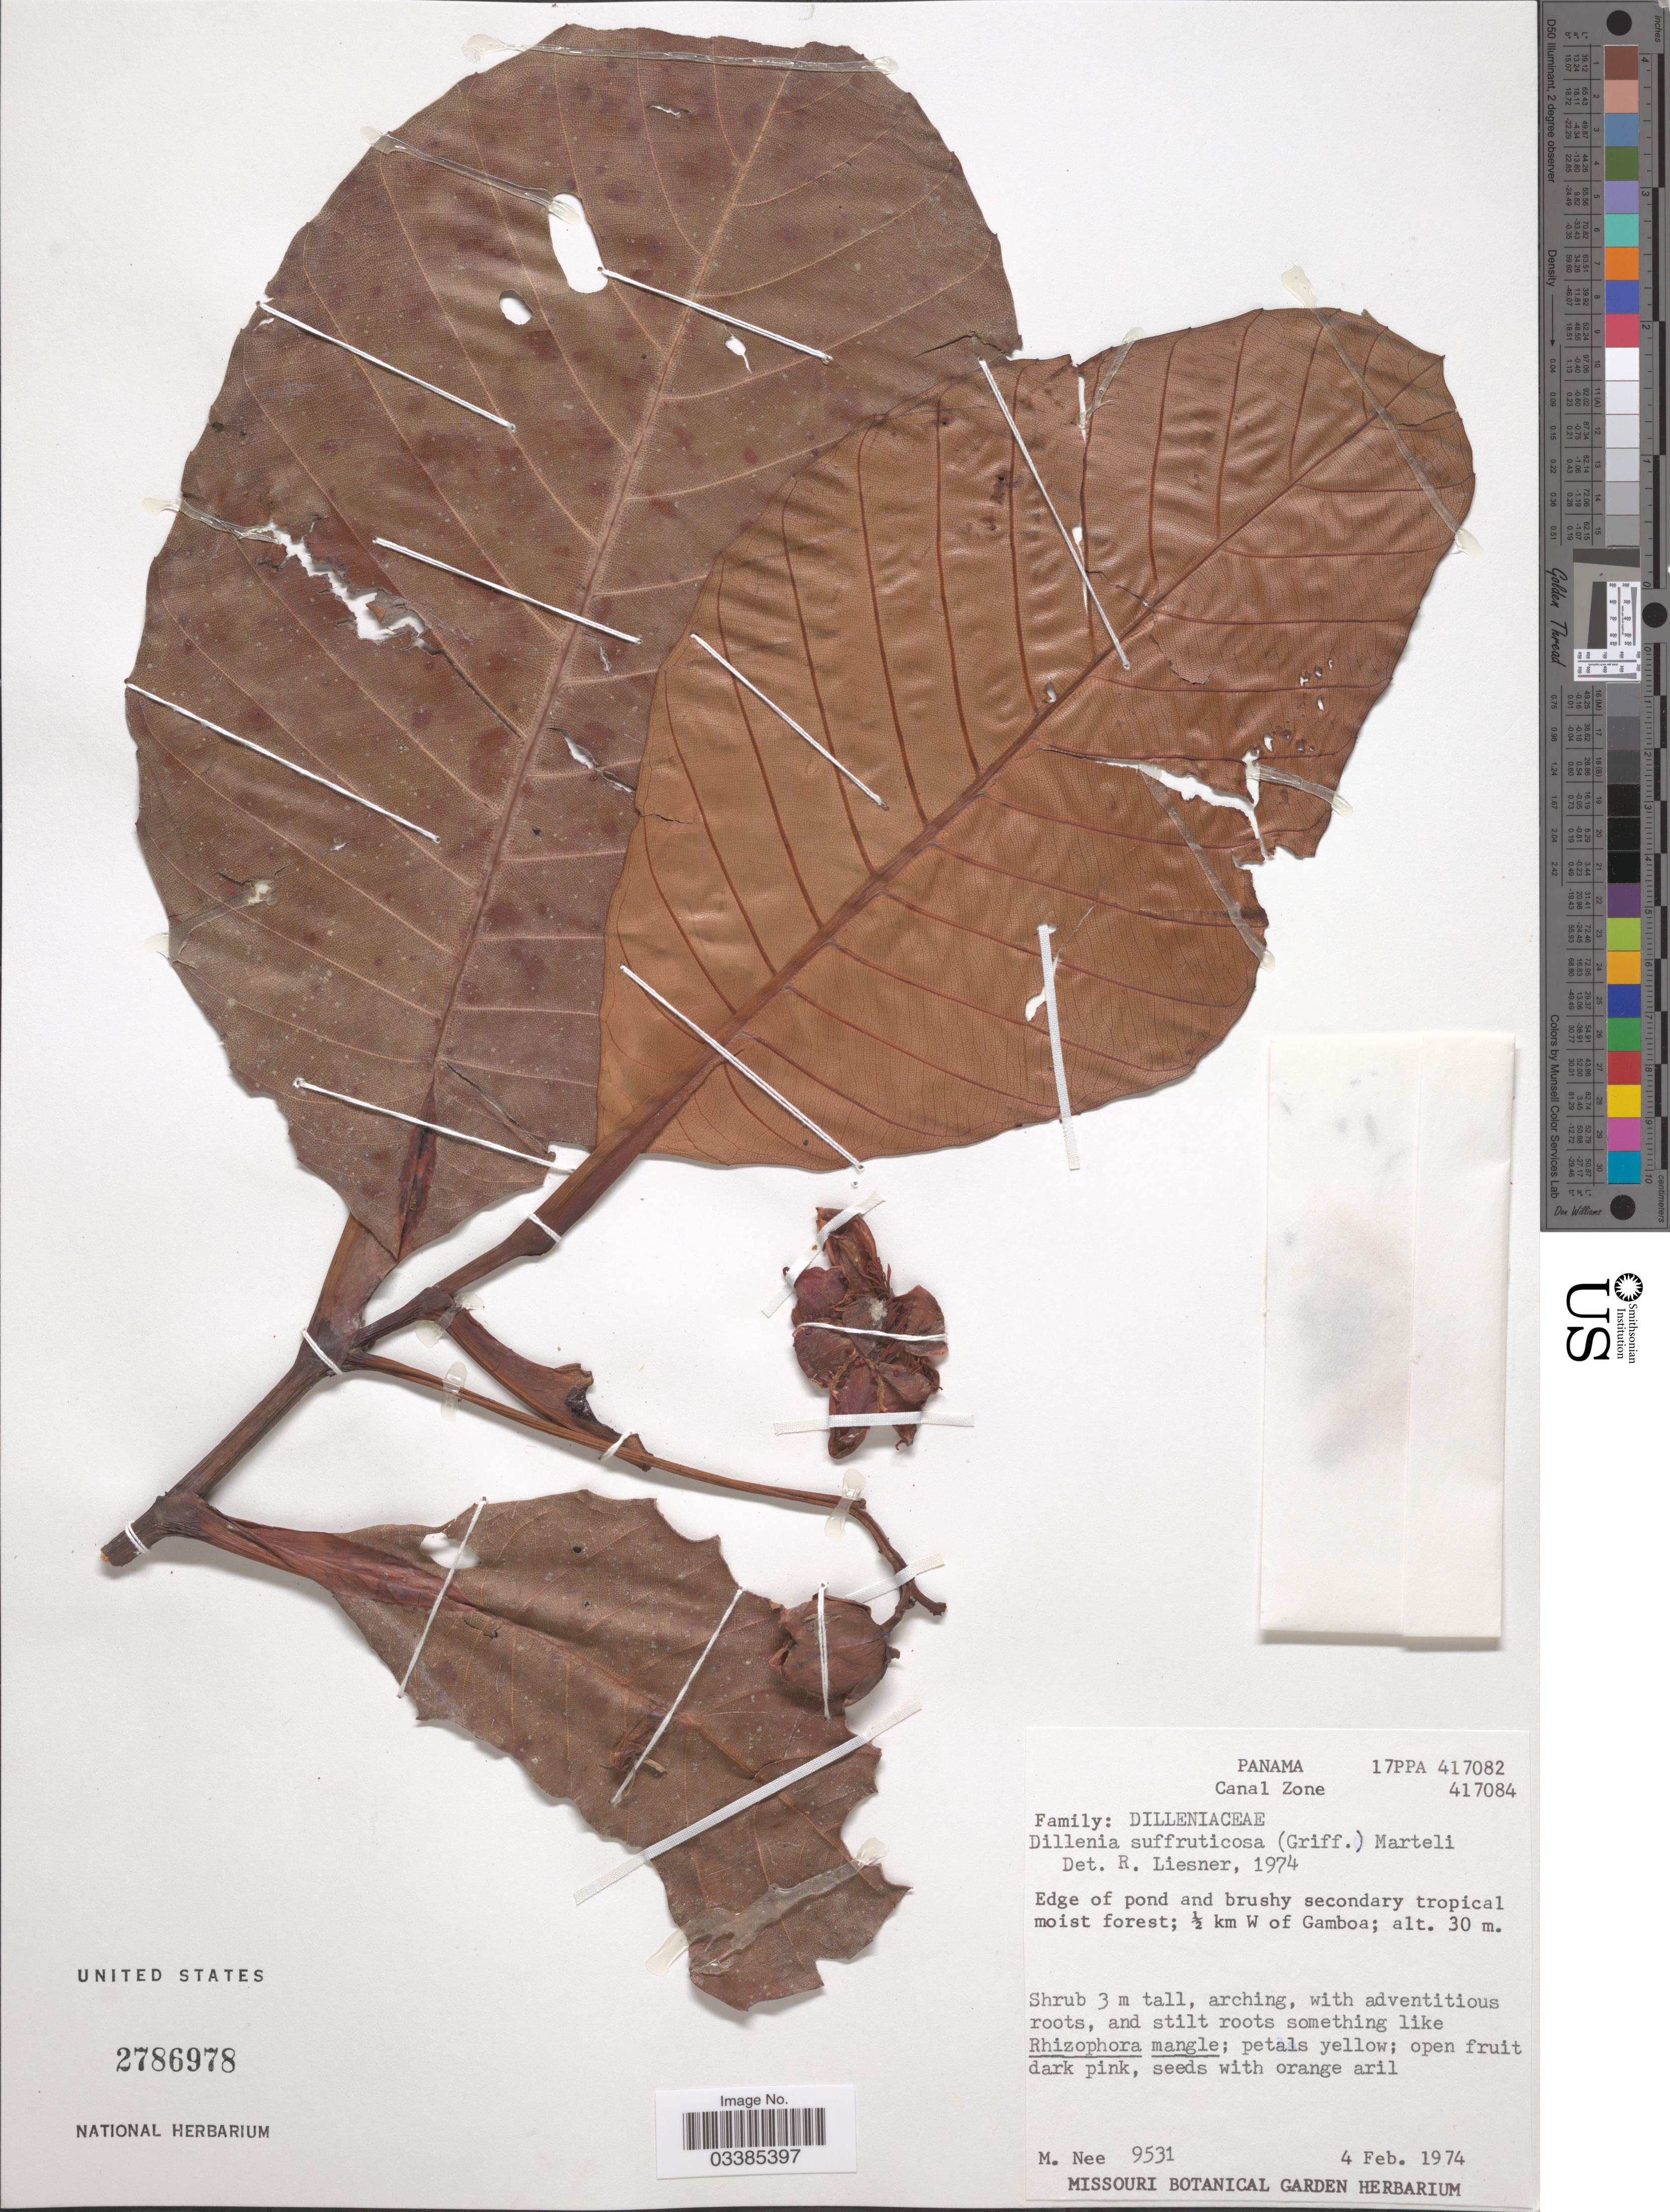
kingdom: Plantae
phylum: Tracheophyta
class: Magnoliopsida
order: Dilleniales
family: Dilleniaceae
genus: Dillenia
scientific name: Dillenia suffruticosa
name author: (Griff. ex Hook. f. & Thomson) Martelli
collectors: M. Nee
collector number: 9531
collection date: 1974-02-04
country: Panama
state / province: Colón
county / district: Canal Zone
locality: Canal Zone, Edge of pond and brushy secondary tropical moist forest; ½ km W of Gamboa.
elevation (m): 30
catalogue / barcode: US 2786978